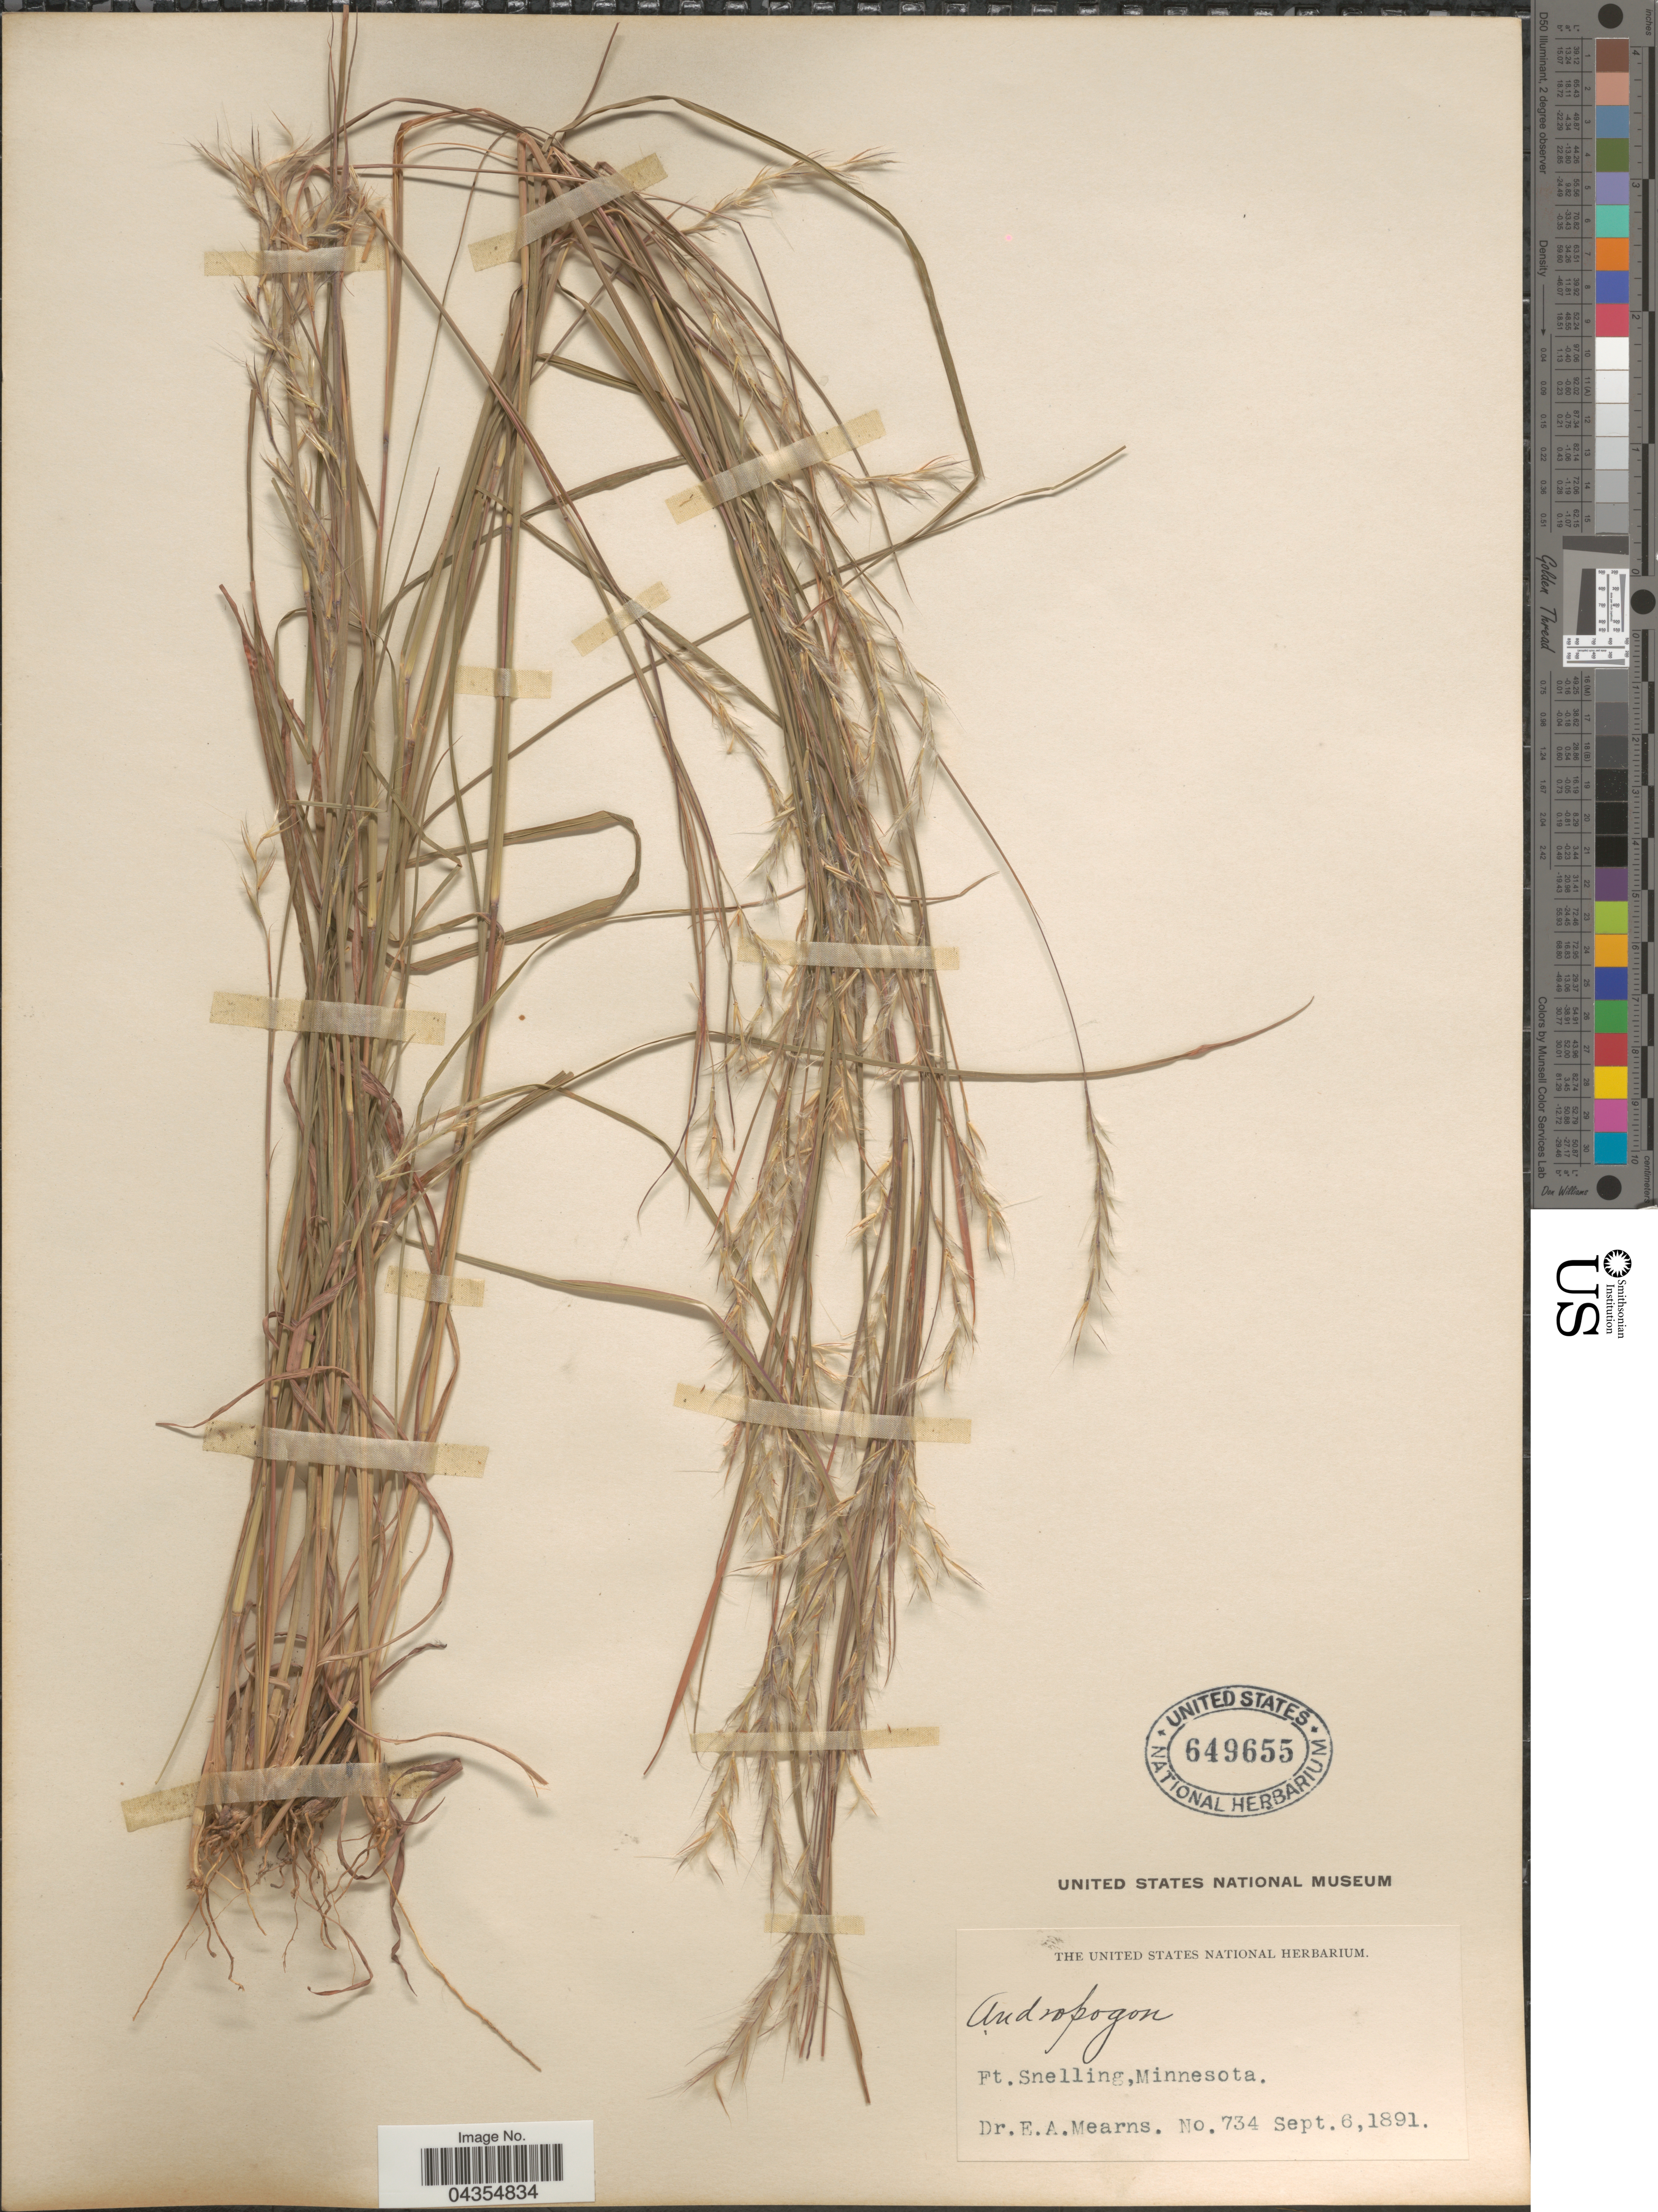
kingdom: Plantae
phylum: Tracheophyta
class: Liliopsida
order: Poales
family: Poaceae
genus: Schizachyrium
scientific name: Schizachyrium sanguineum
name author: (Retz.) Alston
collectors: E. A. Mearns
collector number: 734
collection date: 1891-09-06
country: United States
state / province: Minnesota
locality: Ft. Snelling.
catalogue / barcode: US 649655